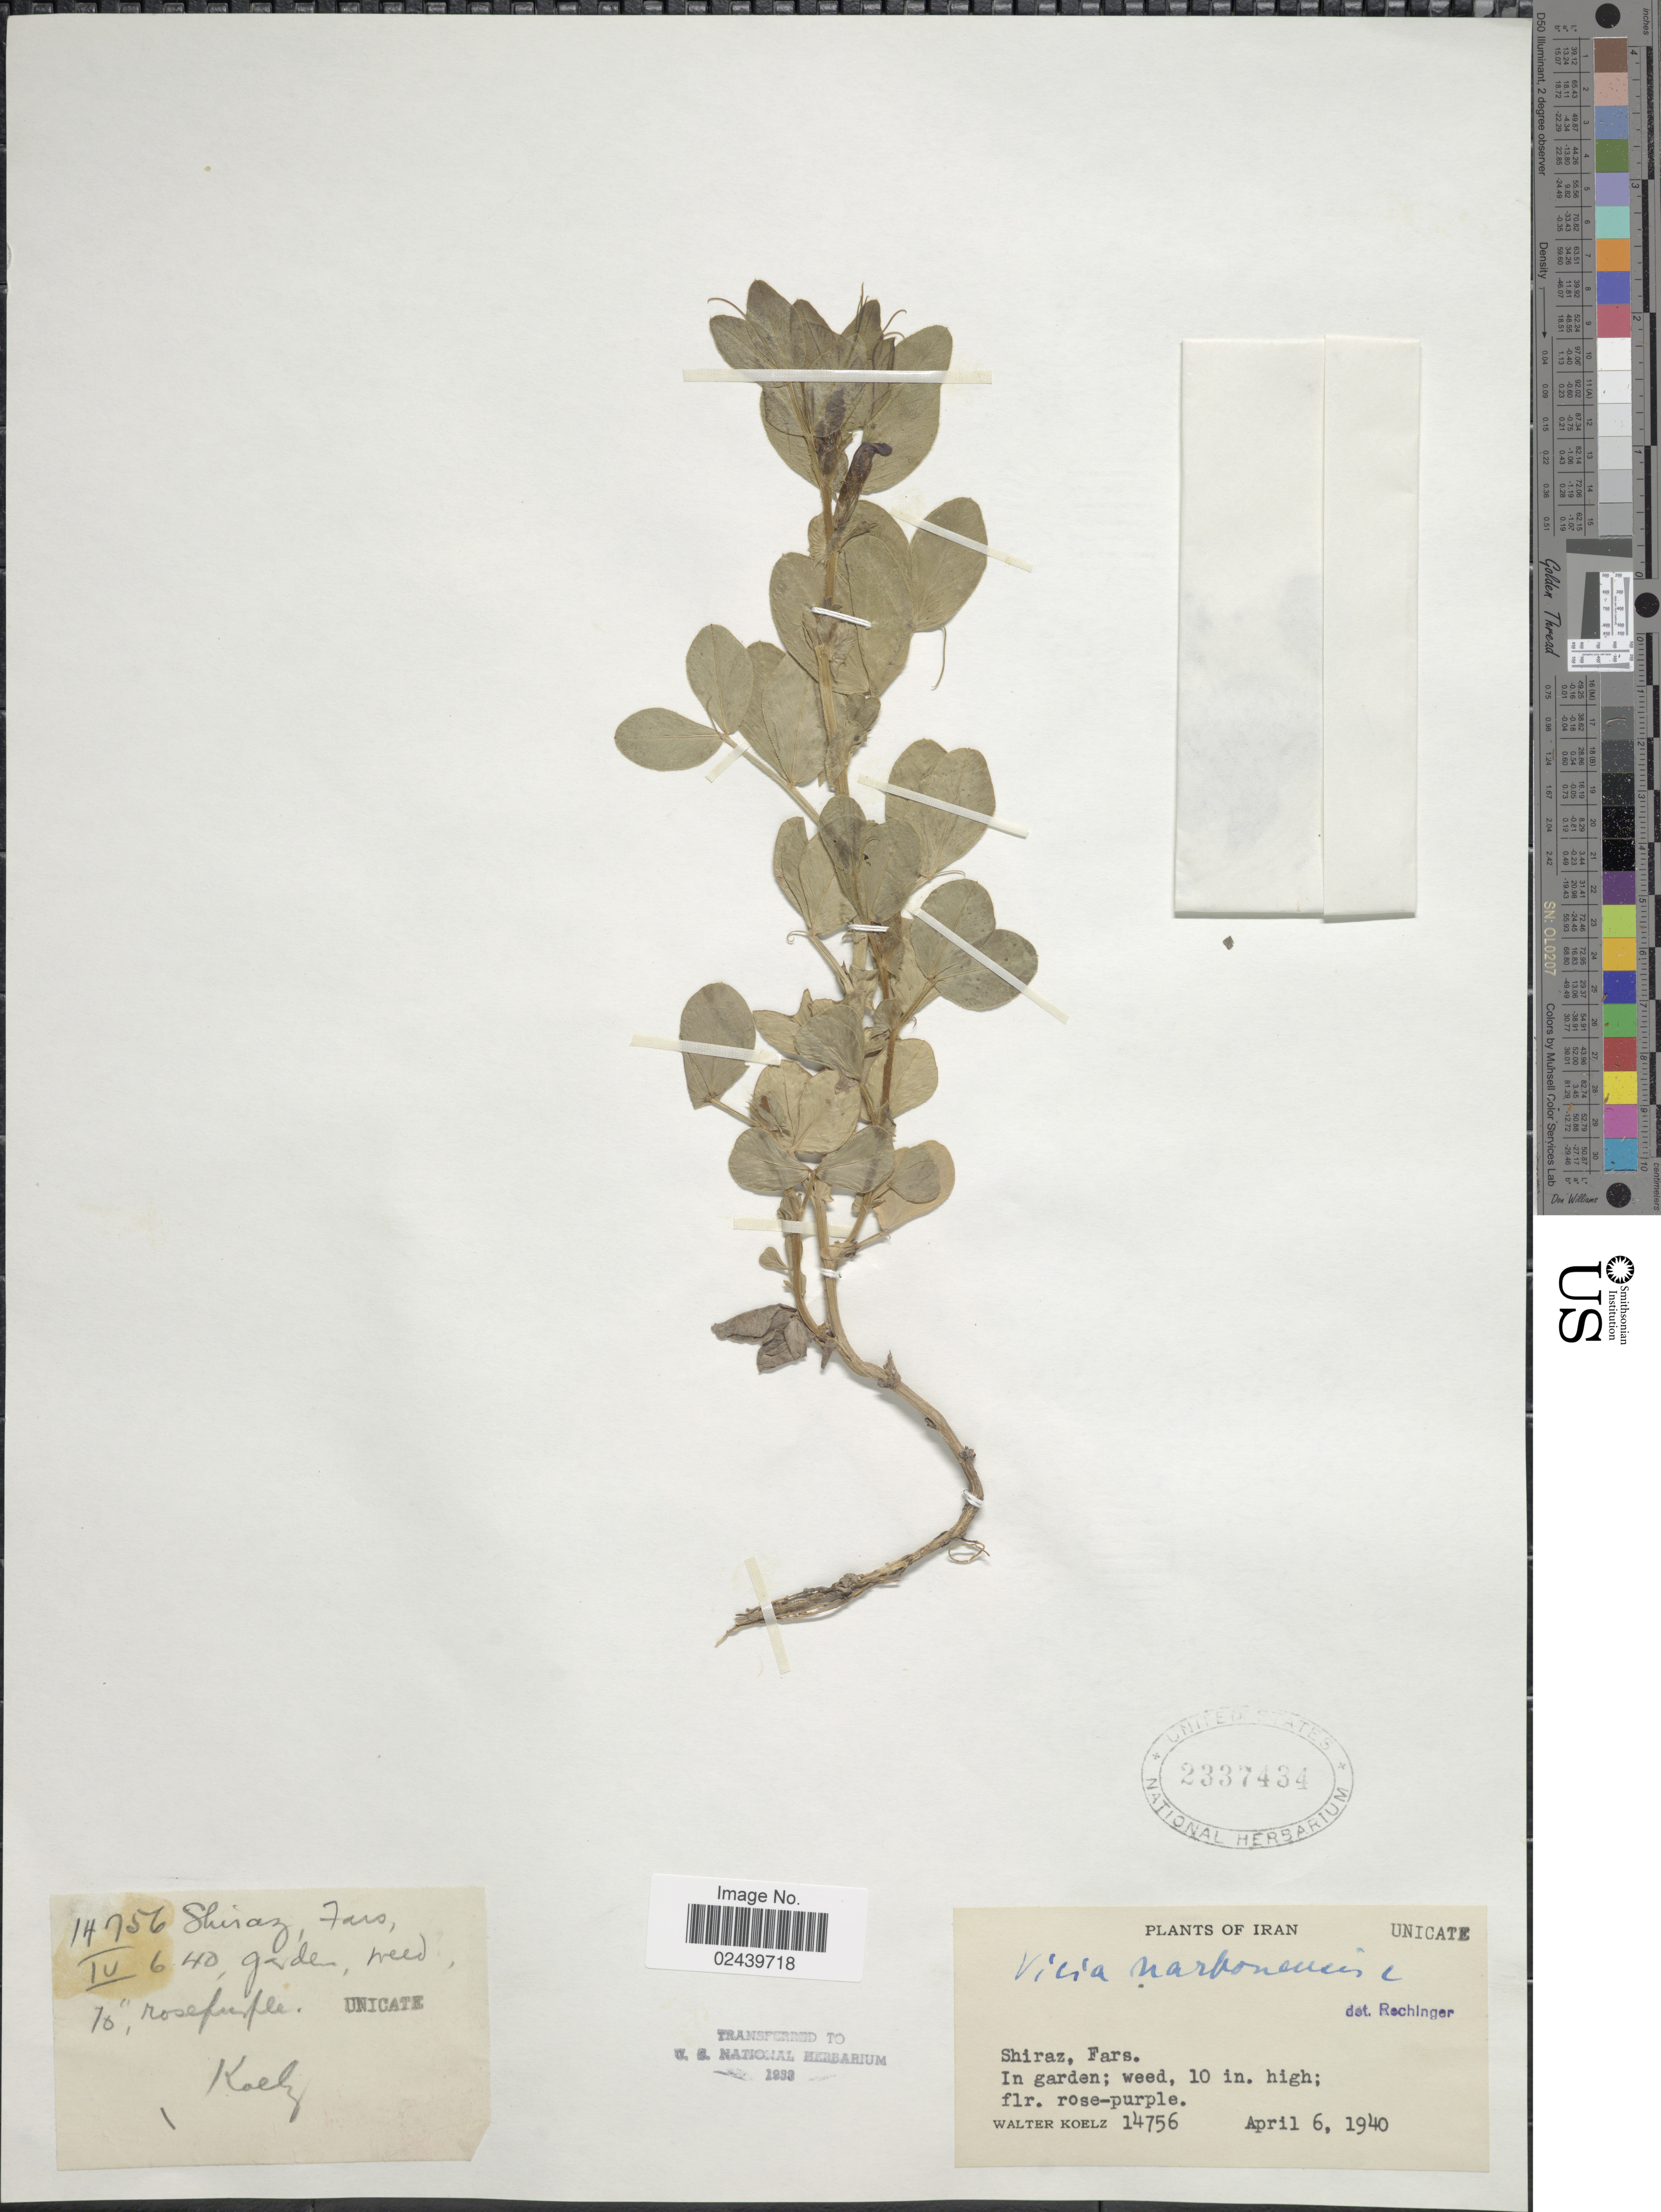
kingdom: Plantae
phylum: Tracheophyta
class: Magnoliopsida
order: Fabales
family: Fabaceae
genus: Vicia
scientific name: Vicia narbonensis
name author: L.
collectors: W. N. Koelz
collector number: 14756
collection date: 1940-04-06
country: Iran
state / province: Fars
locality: Shiraz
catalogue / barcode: US 2337434